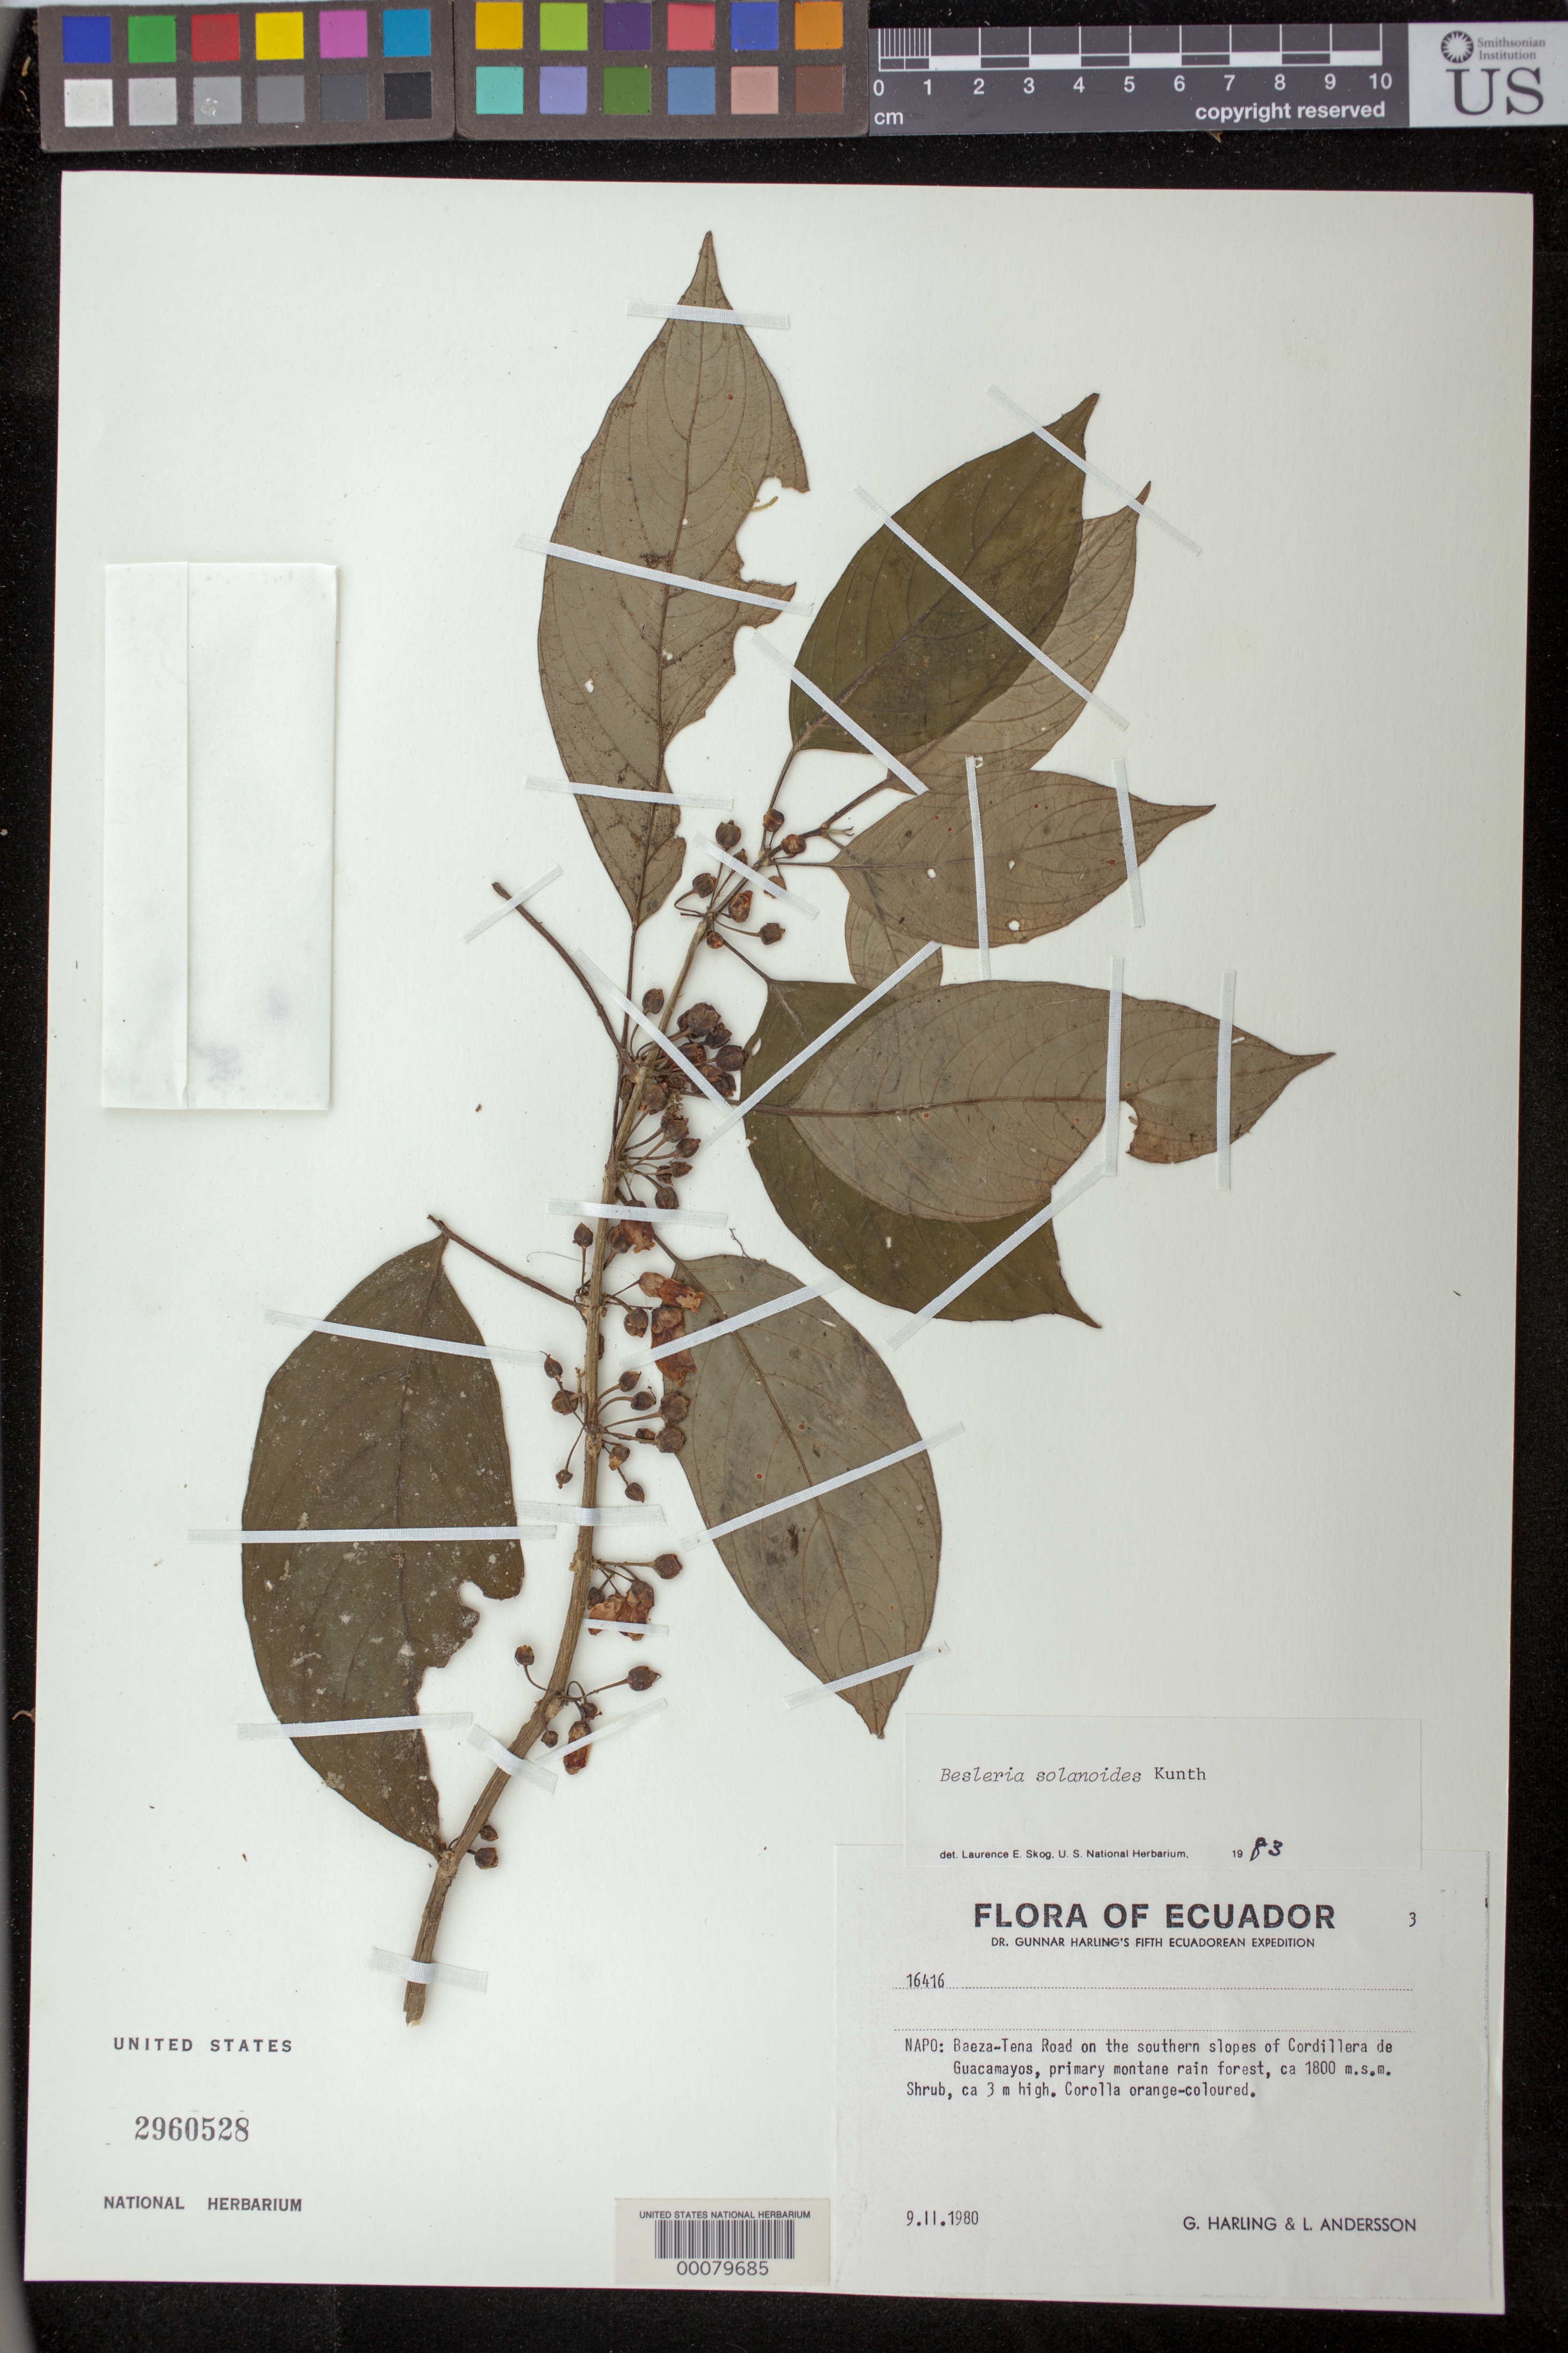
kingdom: Plantae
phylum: Tracheophyta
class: Magnoliopsida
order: Lamiales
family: Gesneriaceae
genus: Besleria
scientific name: Besleria solanoides var. solanoides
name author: Kunth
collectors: G. Harling & L. Andersson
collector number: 16416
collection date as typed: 09 Feb 1980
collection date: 1980-02-09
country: Ecuador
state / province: Napo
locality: Baeza-Tena road on the southern slopes of Cordillera de Guacamayos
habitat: Primary montane rain forest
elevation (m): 1800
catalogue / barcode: US 2960528